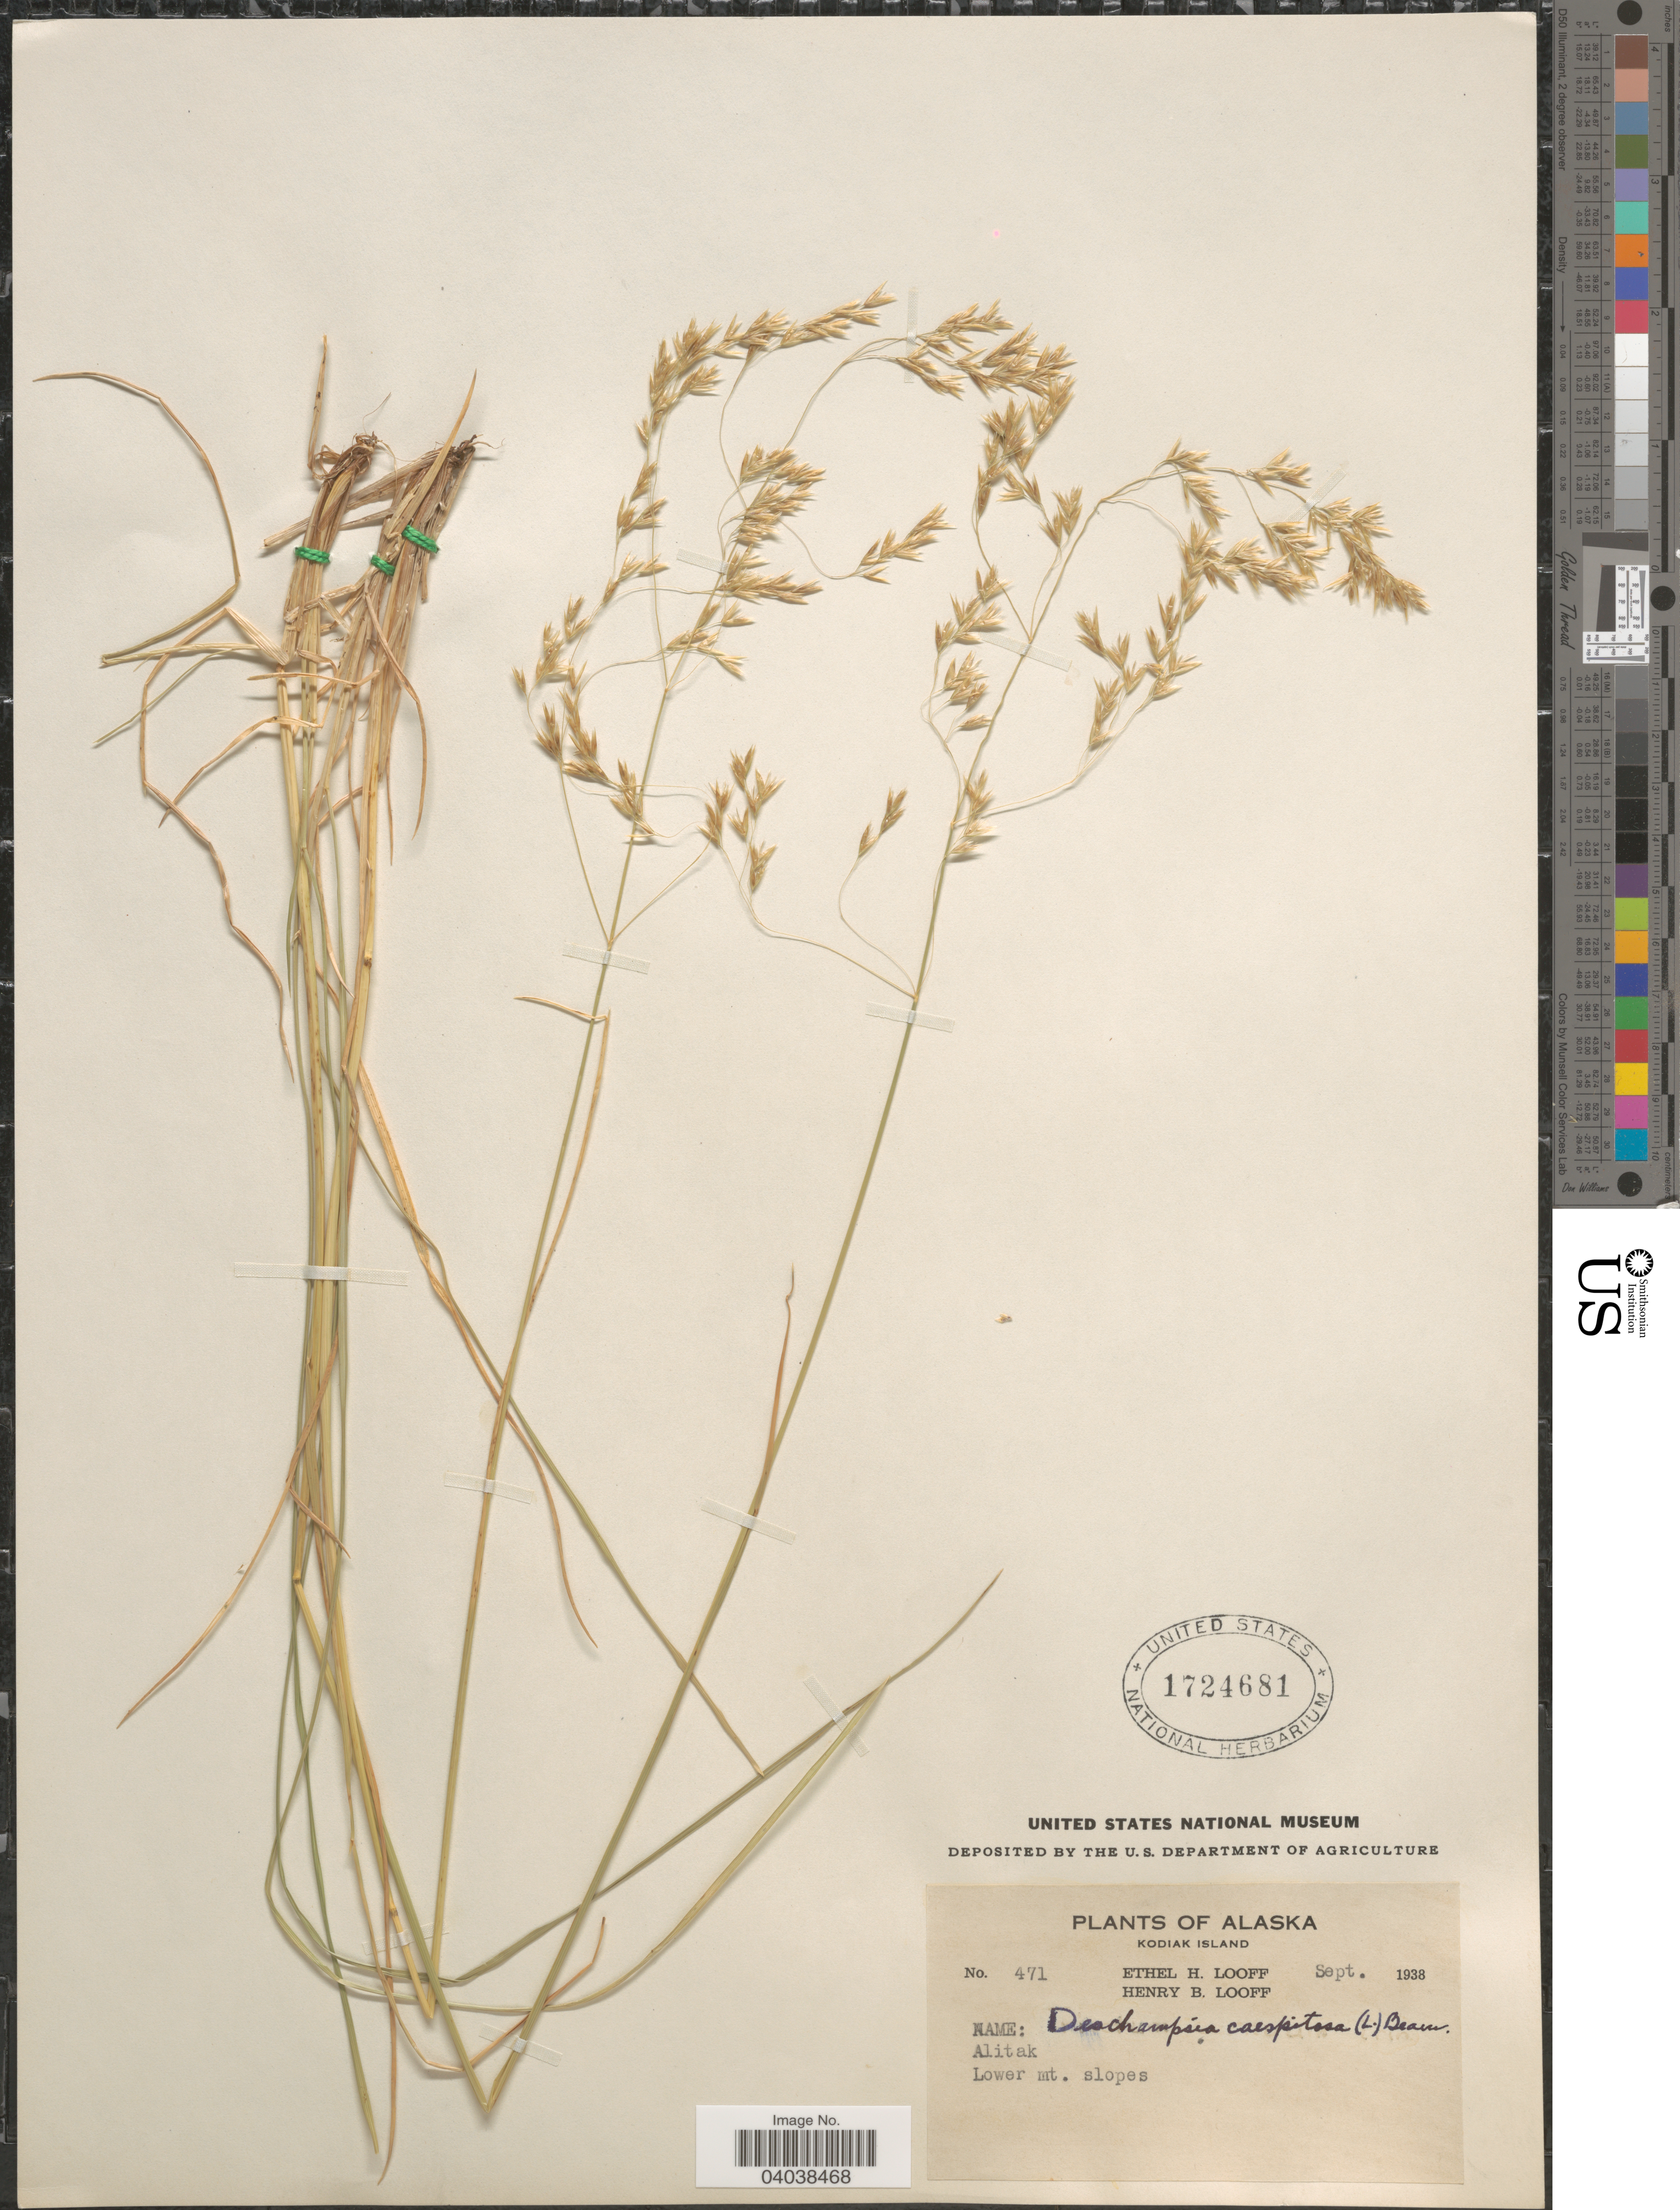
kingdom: Plantae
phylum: Tracheophyta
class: Liliopsida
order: Poales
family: Poaceae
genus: Deschampsia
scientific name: Deschampsia cespitosa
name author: (L.) P. Beauv.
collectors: E. Looff & H. Looff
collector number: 471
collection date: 1938-09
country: United States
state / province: Alaska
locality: Kodiak Island. Alitak. Lower mt. slopes.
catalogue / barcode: US 1724681